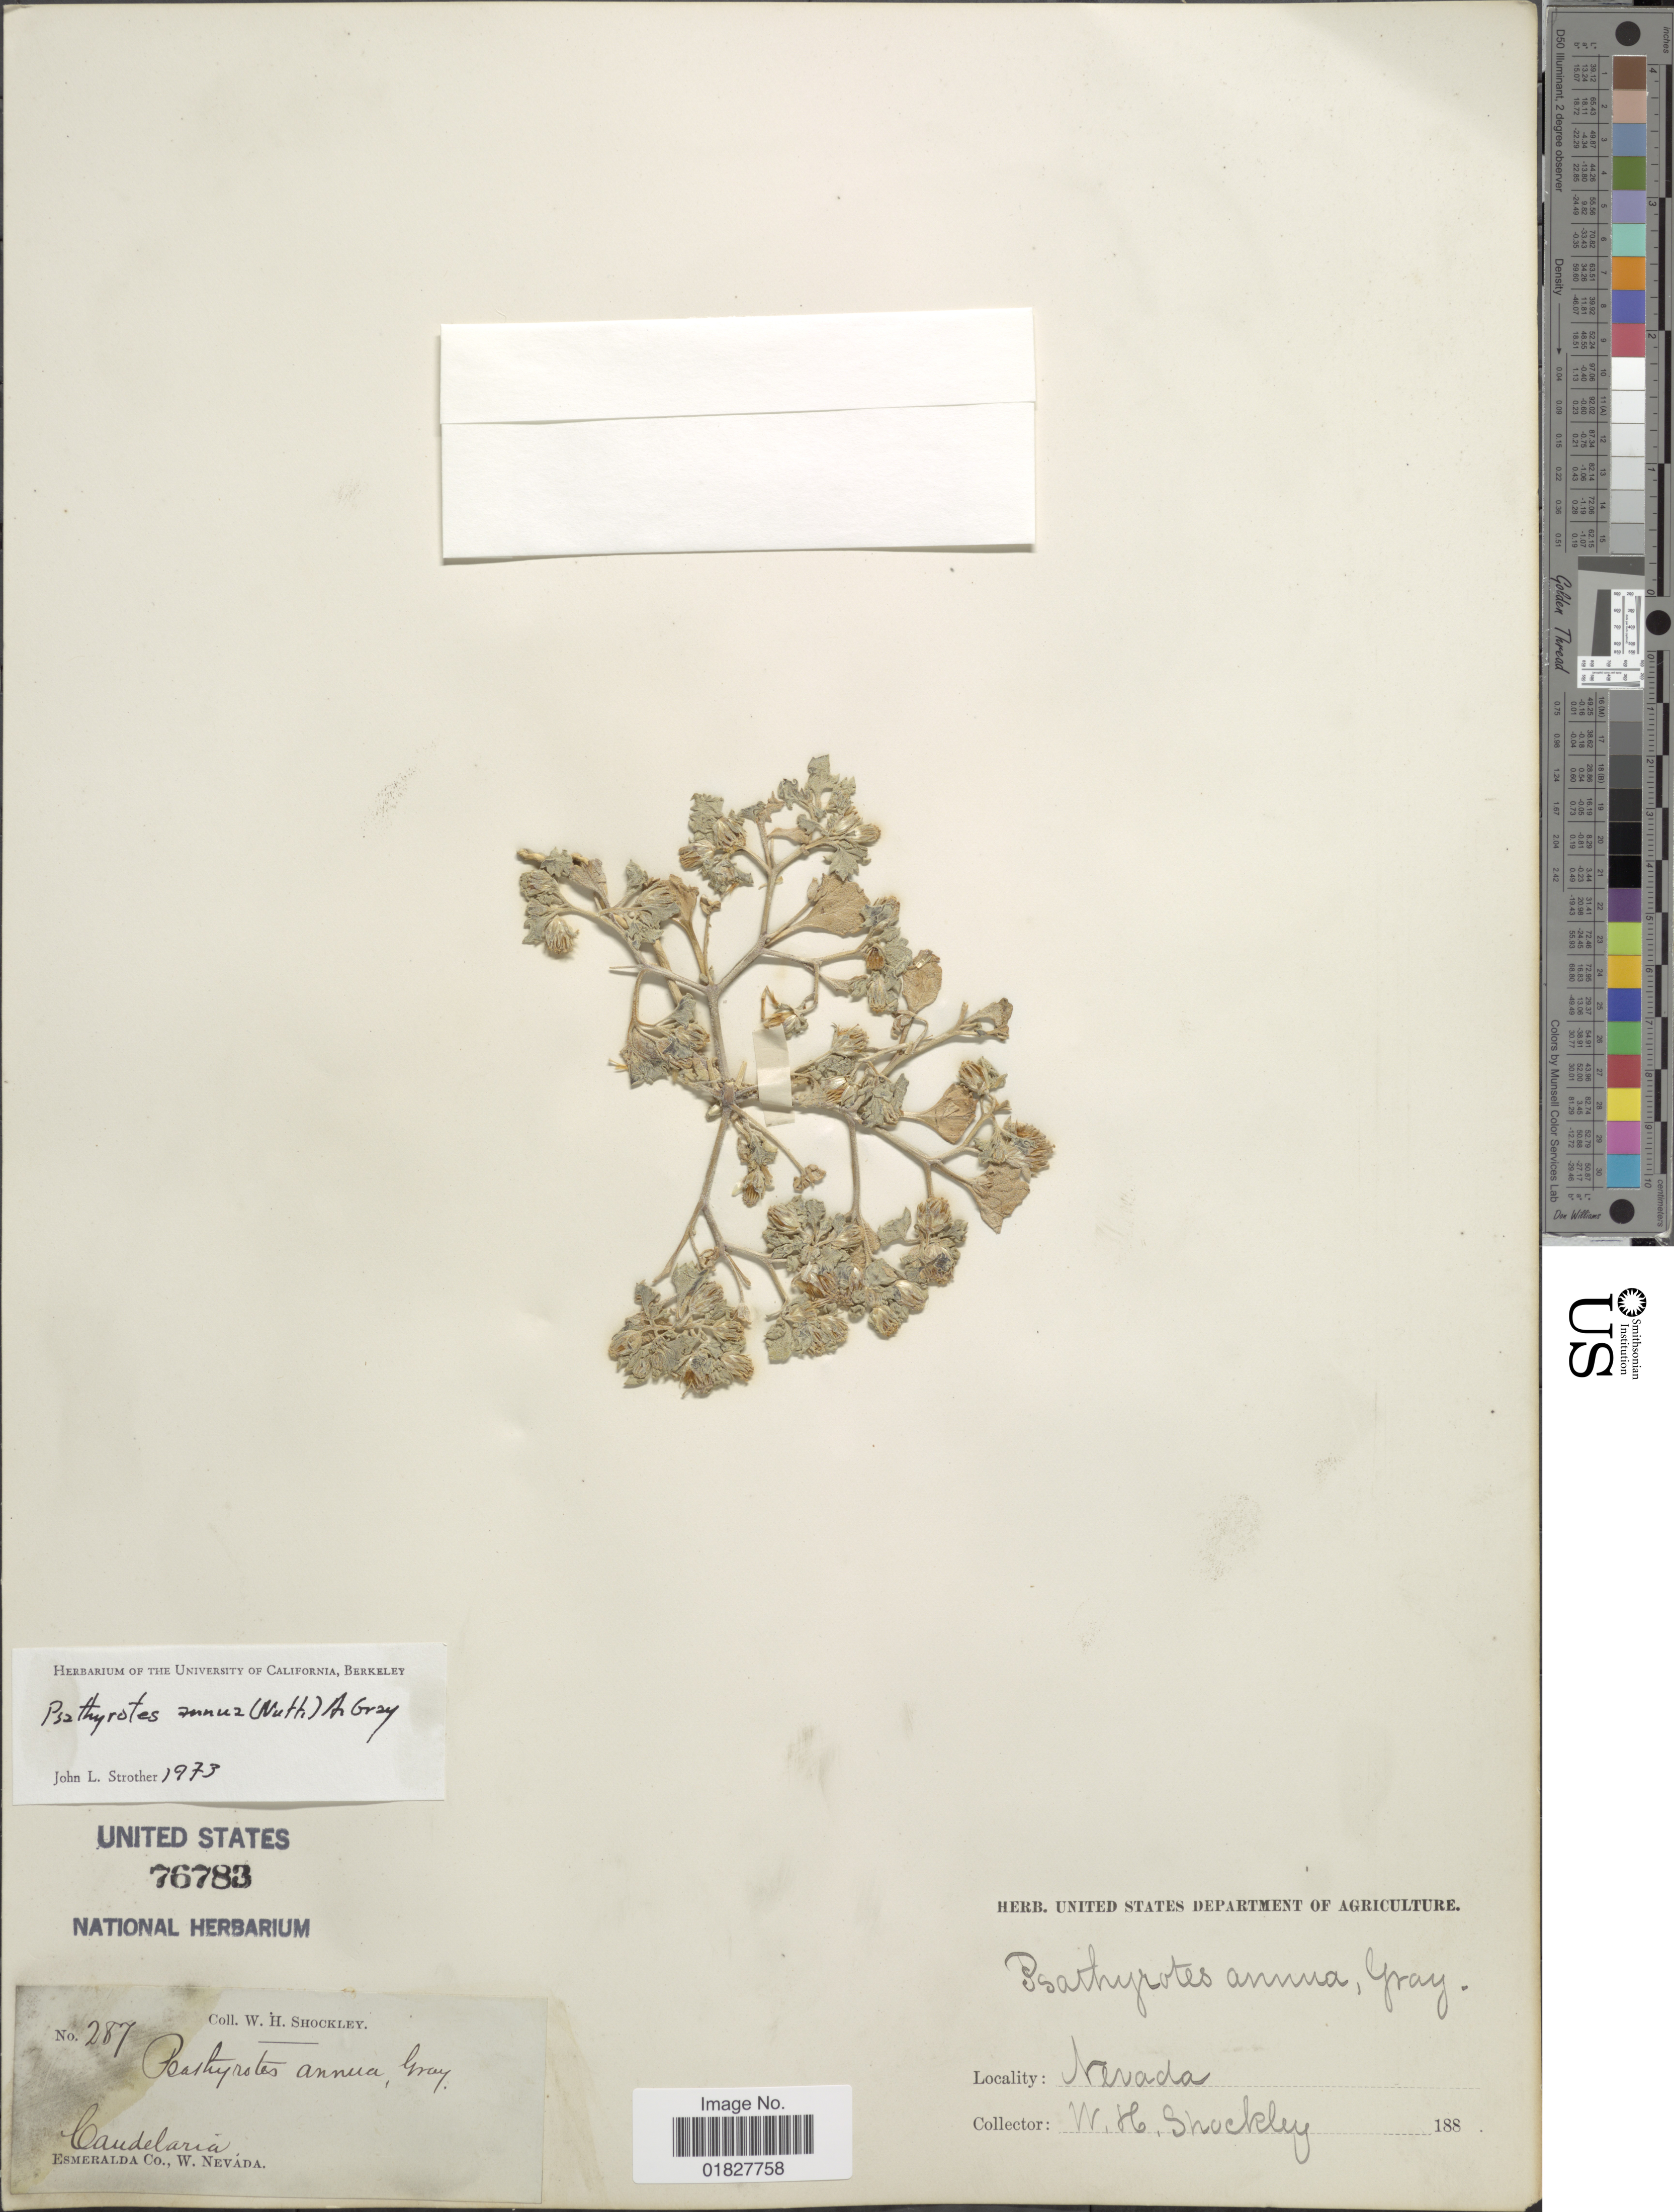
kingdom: Plantae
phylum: Tracheophyta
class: Magnoliopsida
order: Asterales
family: Asteraceae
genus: Psathyrotes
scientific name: Psathyrotes annua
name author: (Nutt.) A. Gray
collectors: W. Shockley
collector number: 287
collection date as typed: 188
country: United States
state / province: Nevada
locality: Candelaria, Esmeralda Co., W. Nevada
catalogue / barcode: US 76783